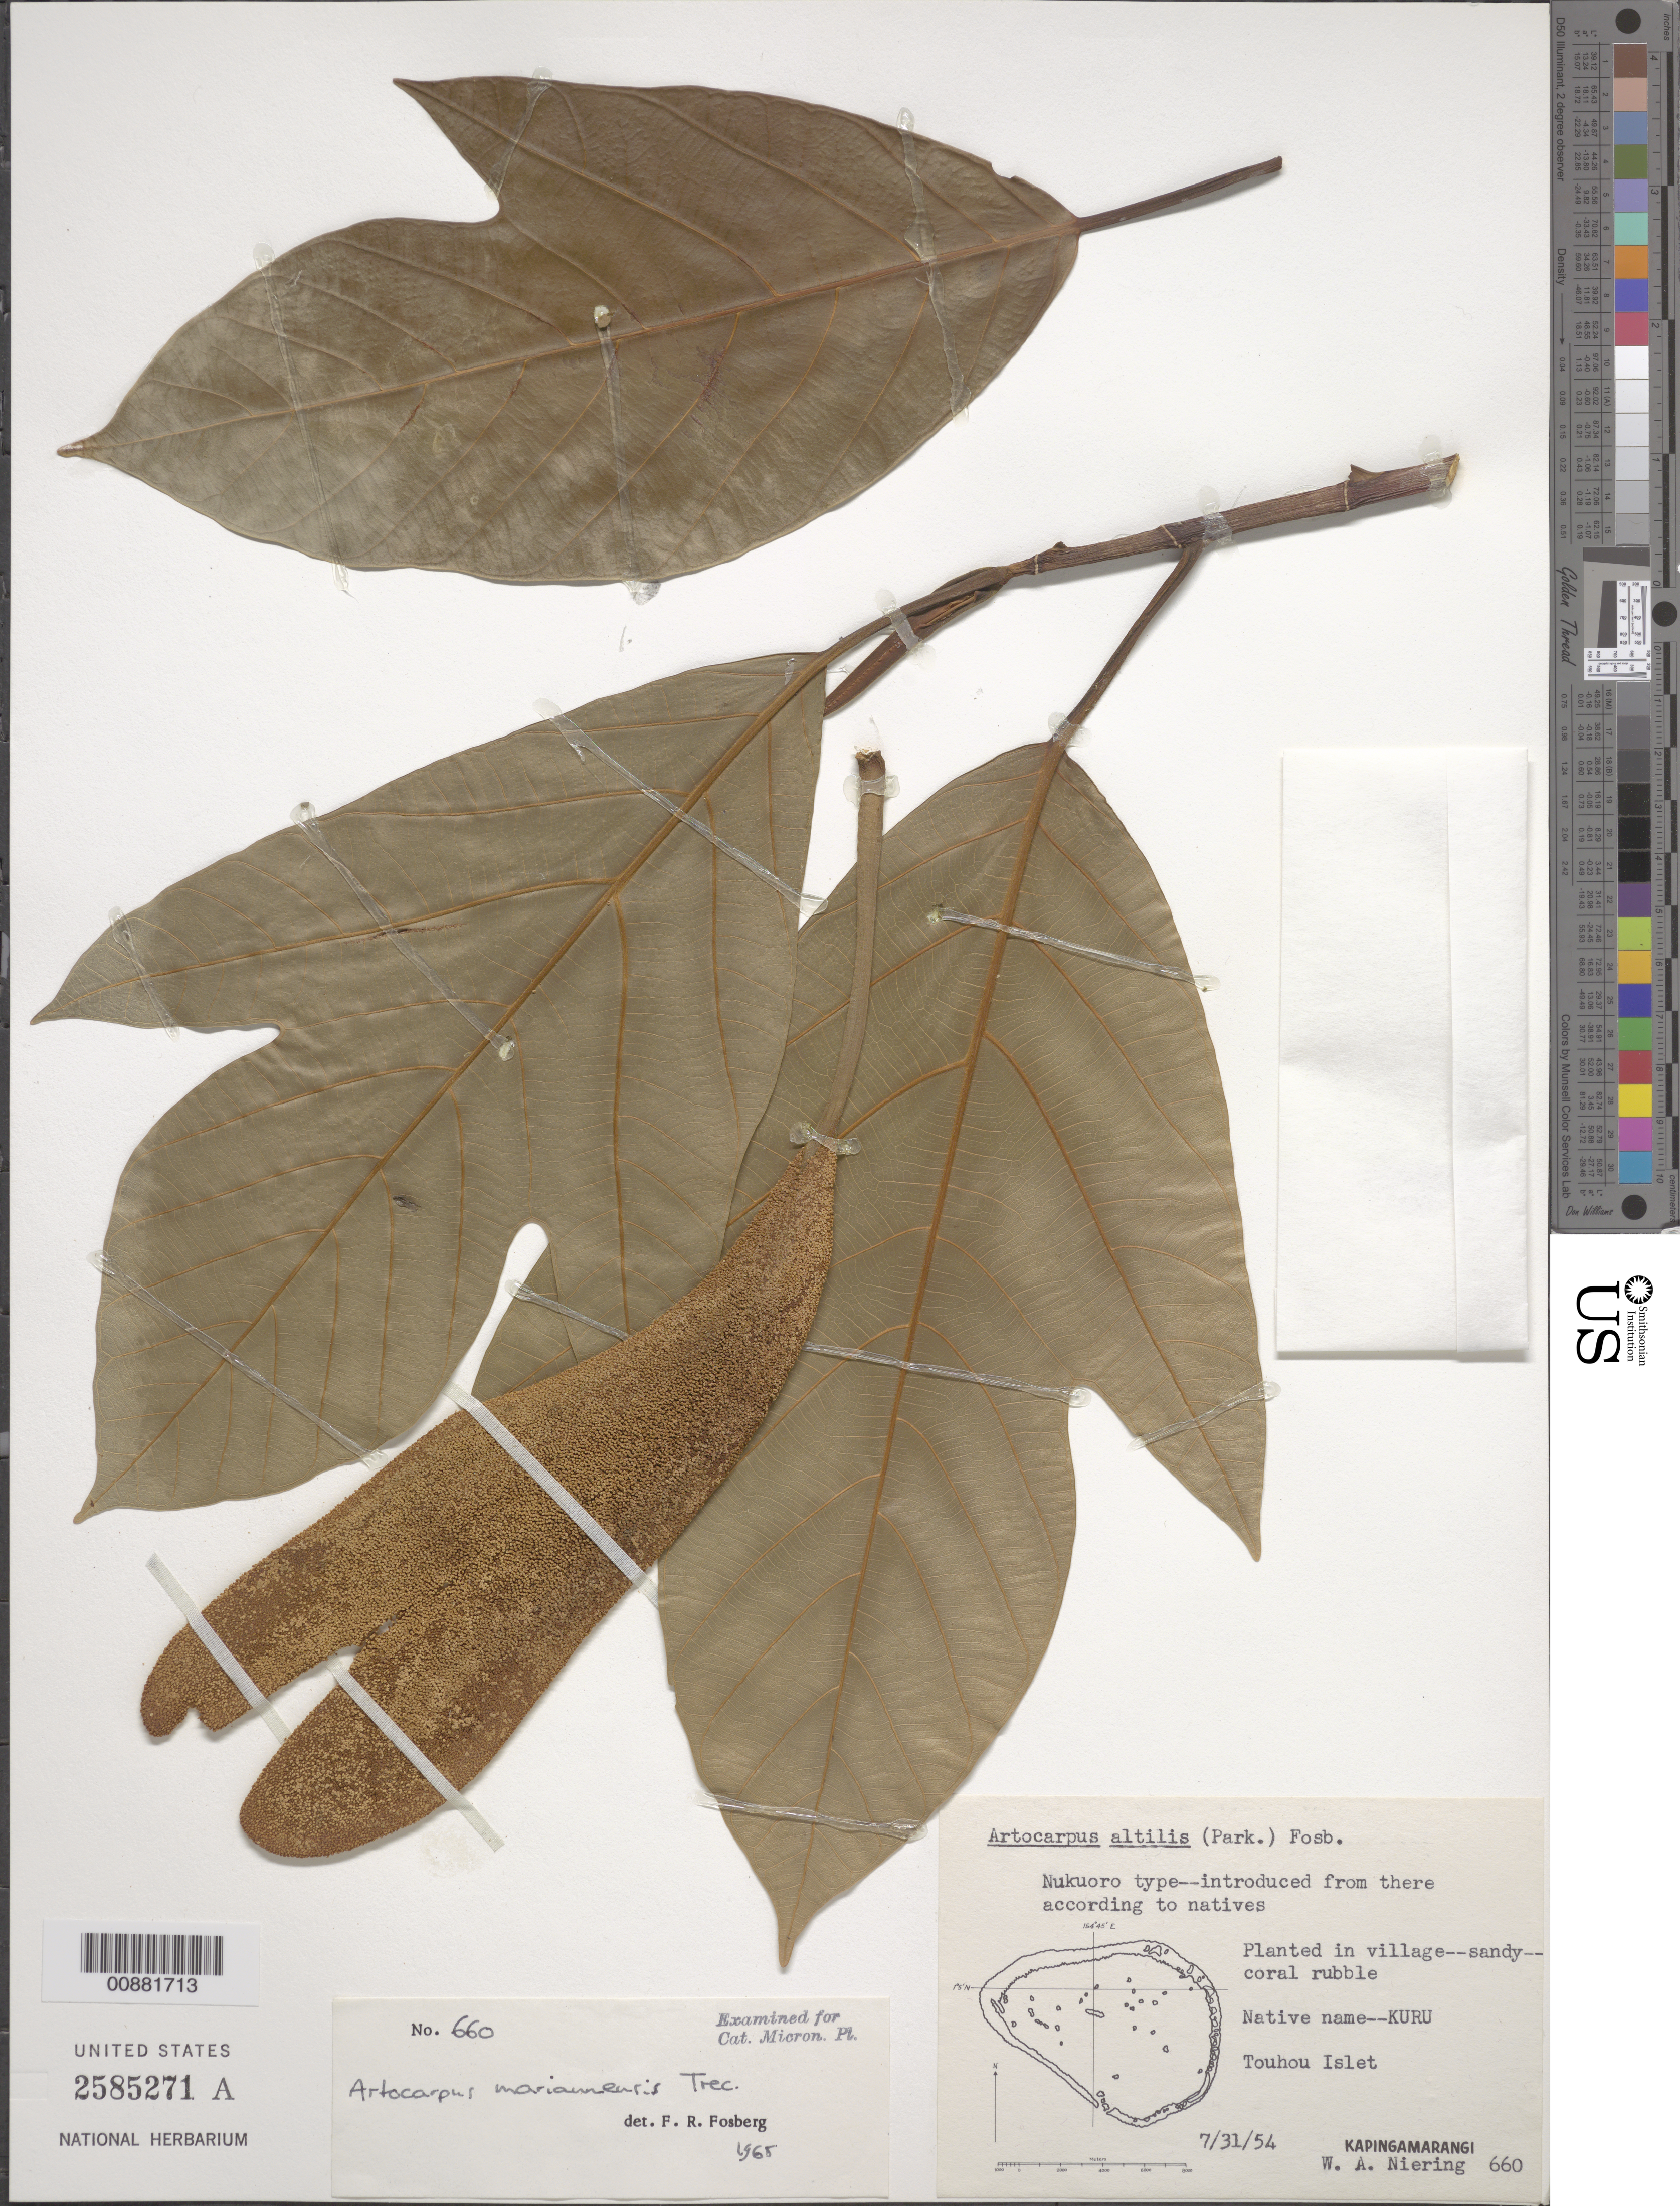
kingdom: Plantae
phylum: Tracheophyta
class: Magnoliopsida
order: Rosales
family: Moraceae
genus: Artocarpus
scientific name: Artocarpus mariannensis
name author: Trécul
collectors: W. Niering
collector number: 660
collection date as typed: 31 Jul 1954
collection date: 1954-07-31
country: Micronesia, Federated States of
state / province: Pohnpei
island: Kapingamarangi Atoll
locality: Touhou Islet, Kapingamarangi Is.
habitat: Planted in village--sandy--coral rubble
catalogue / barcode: US 2585271